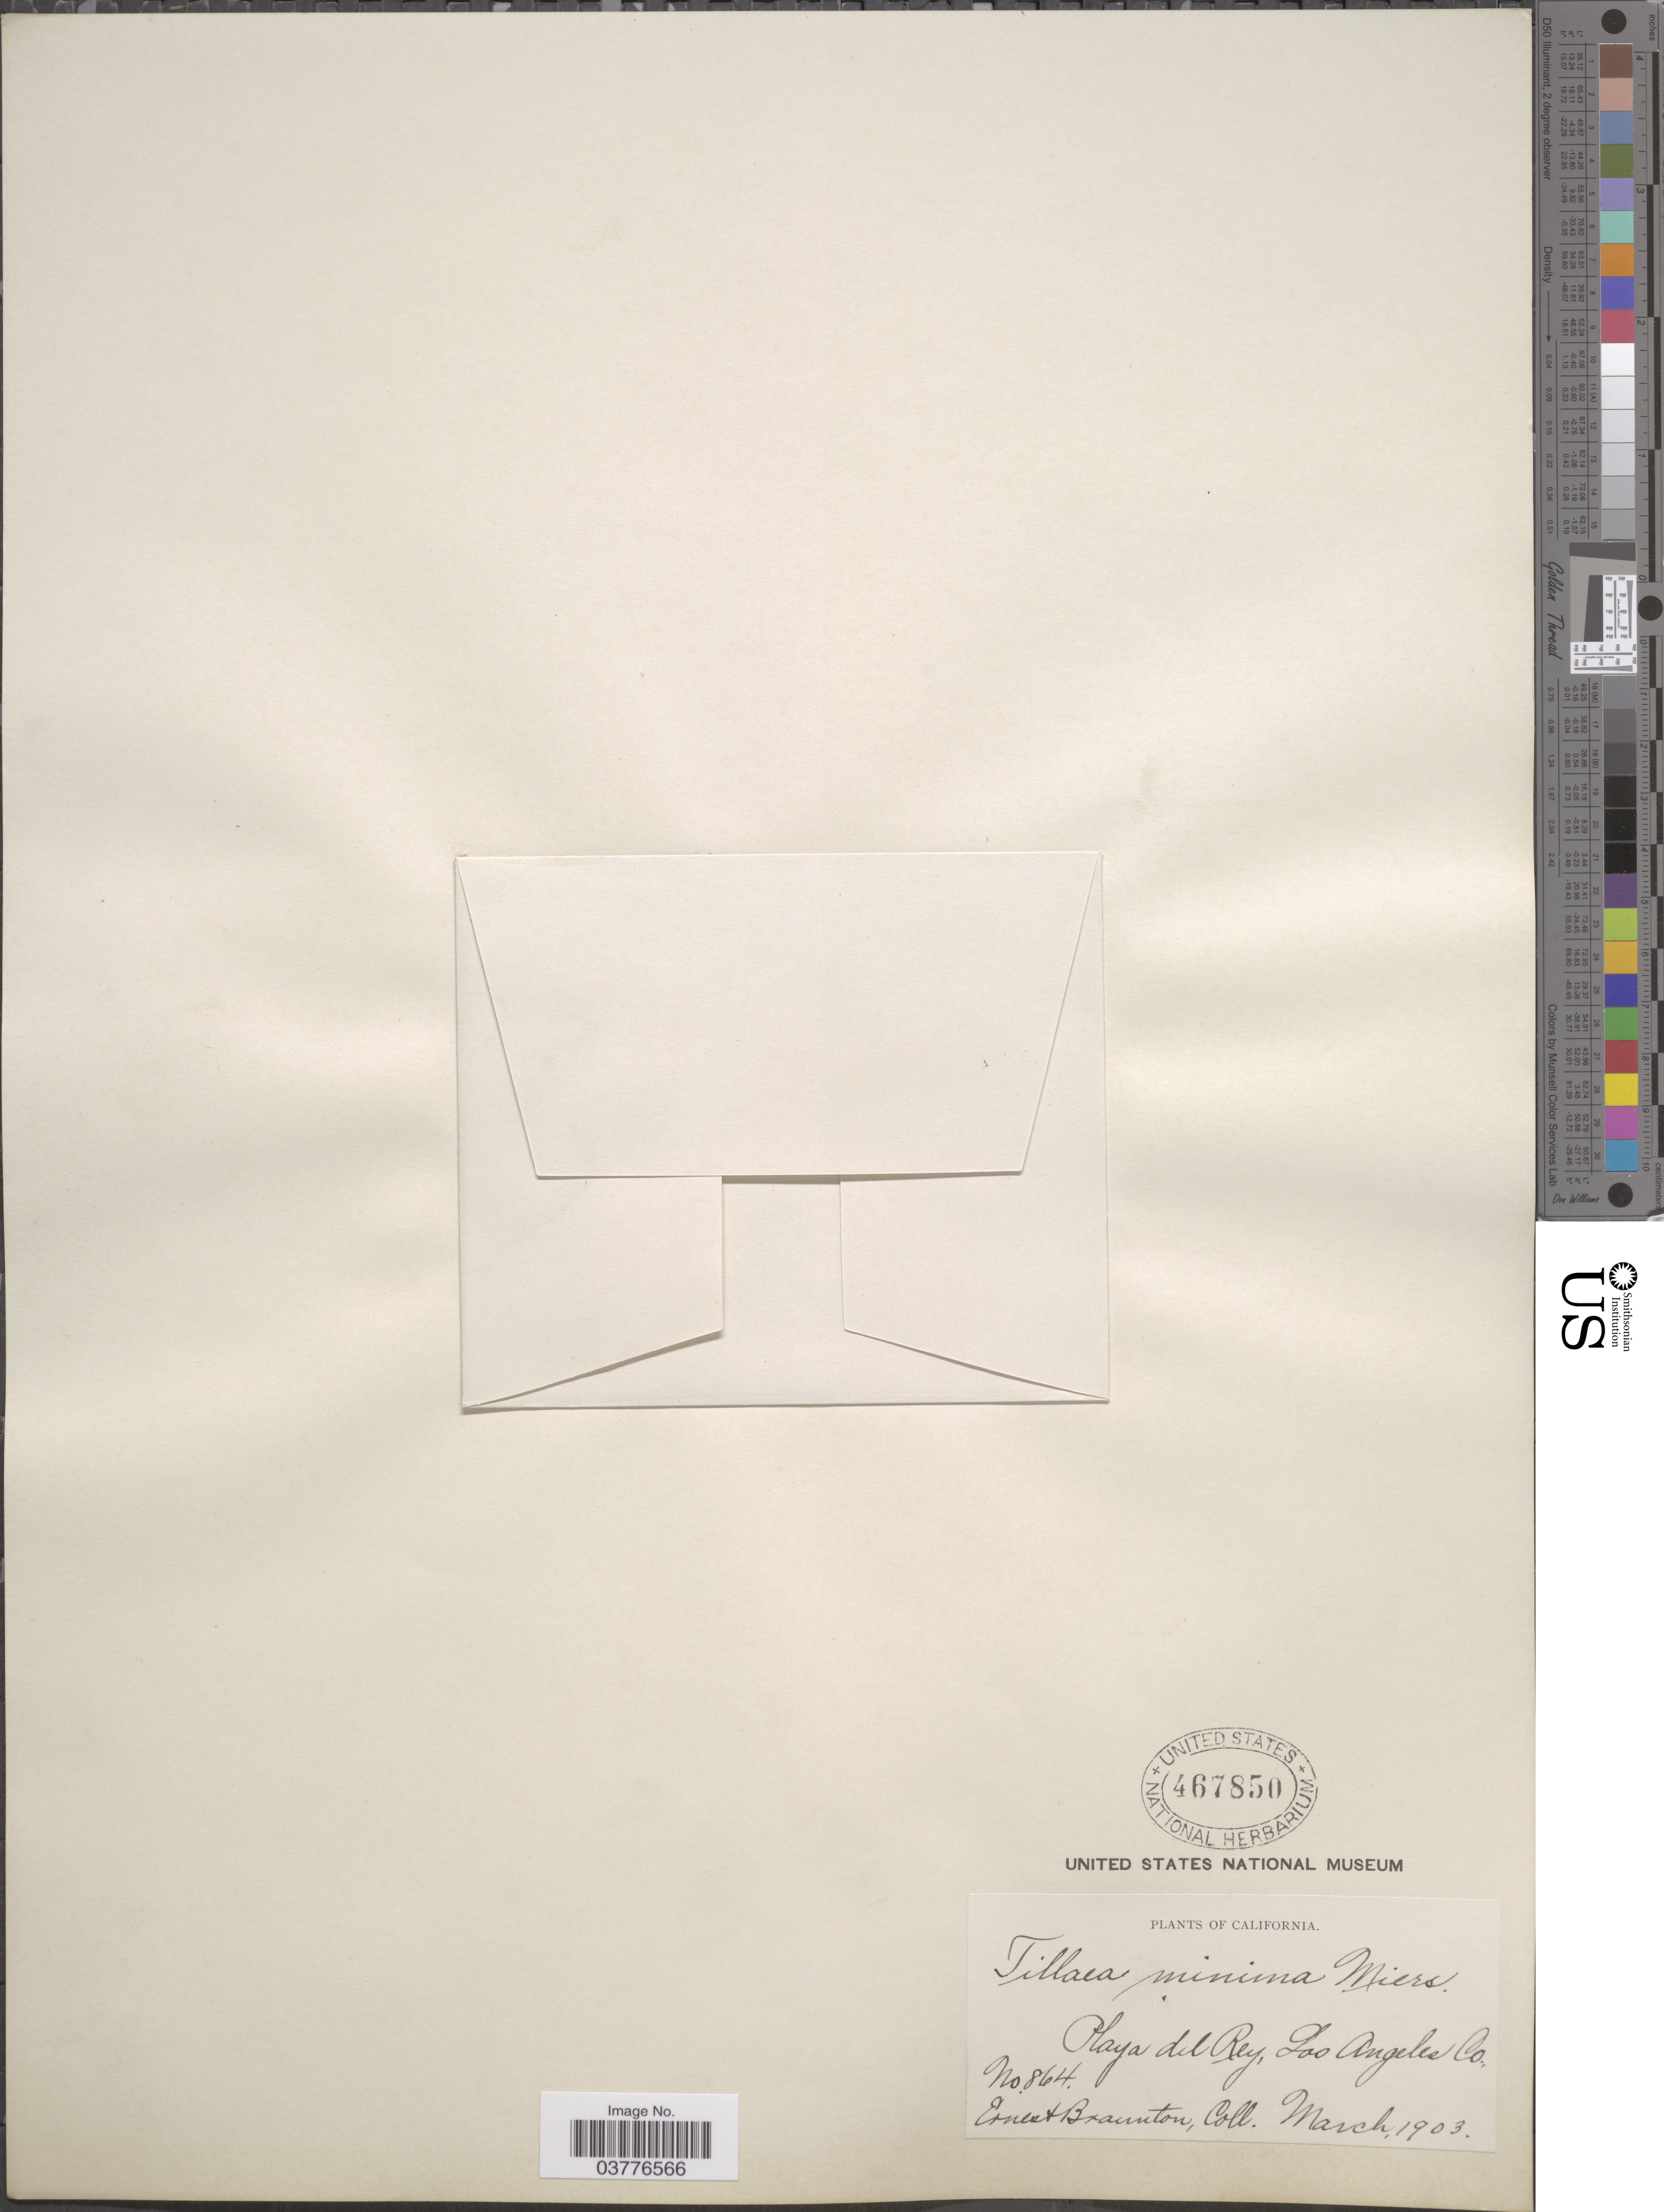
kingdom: Plantae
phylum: Tracheophyta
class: Magnoliopsida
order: Saxifragales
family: Crassulaceae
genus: Crassula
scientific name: Crassula connata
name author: (Ruiz & Pav.) A. Berger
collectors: E. Braunton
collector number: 864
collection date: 1903-03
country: United States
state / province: California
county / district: Los Angeles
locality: Playa de Rey, Los Angeles Co.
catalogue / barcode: US 467850